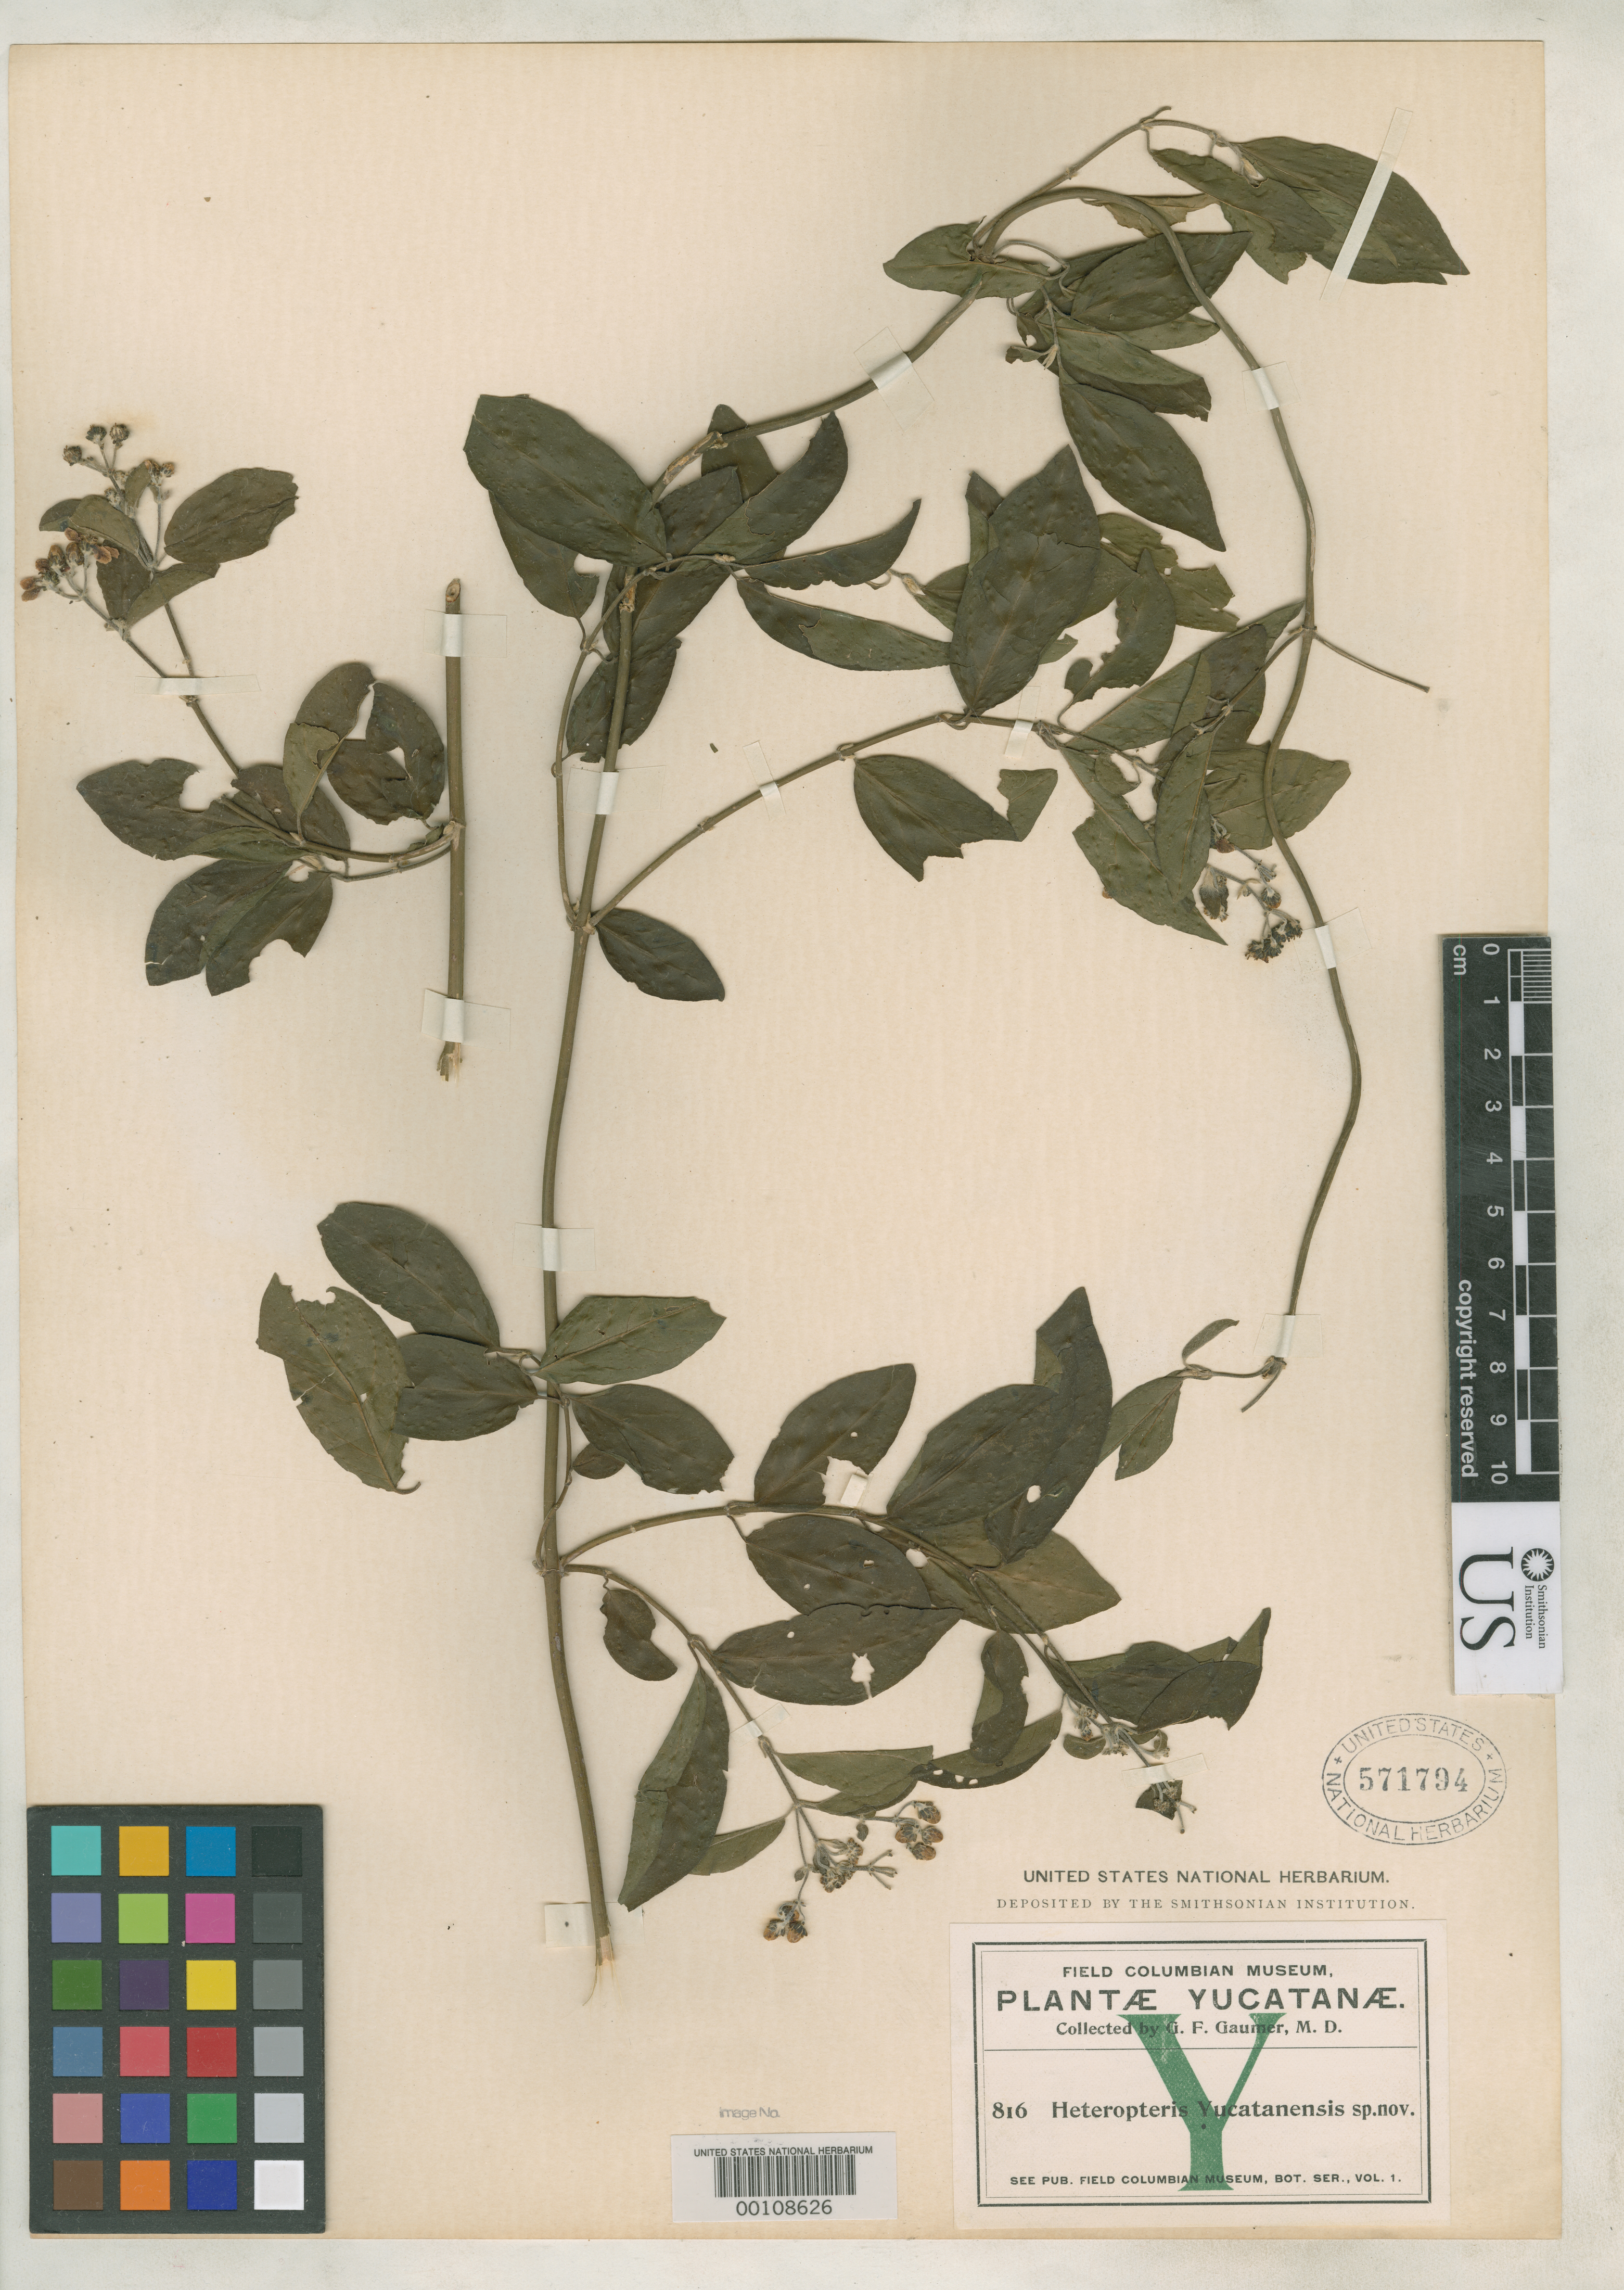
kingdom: Plantae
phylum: Tracheophyta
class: Magnoliopsida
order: Malpighiales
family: Malpighiaceae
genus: Heteropterys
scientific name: Heteropterys yucatanensis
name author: Millsp.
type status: Isotype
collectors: G. F. Gaumer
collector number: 816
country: Mexico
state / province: Yucatán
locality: Izamal.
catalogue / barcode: US 571794